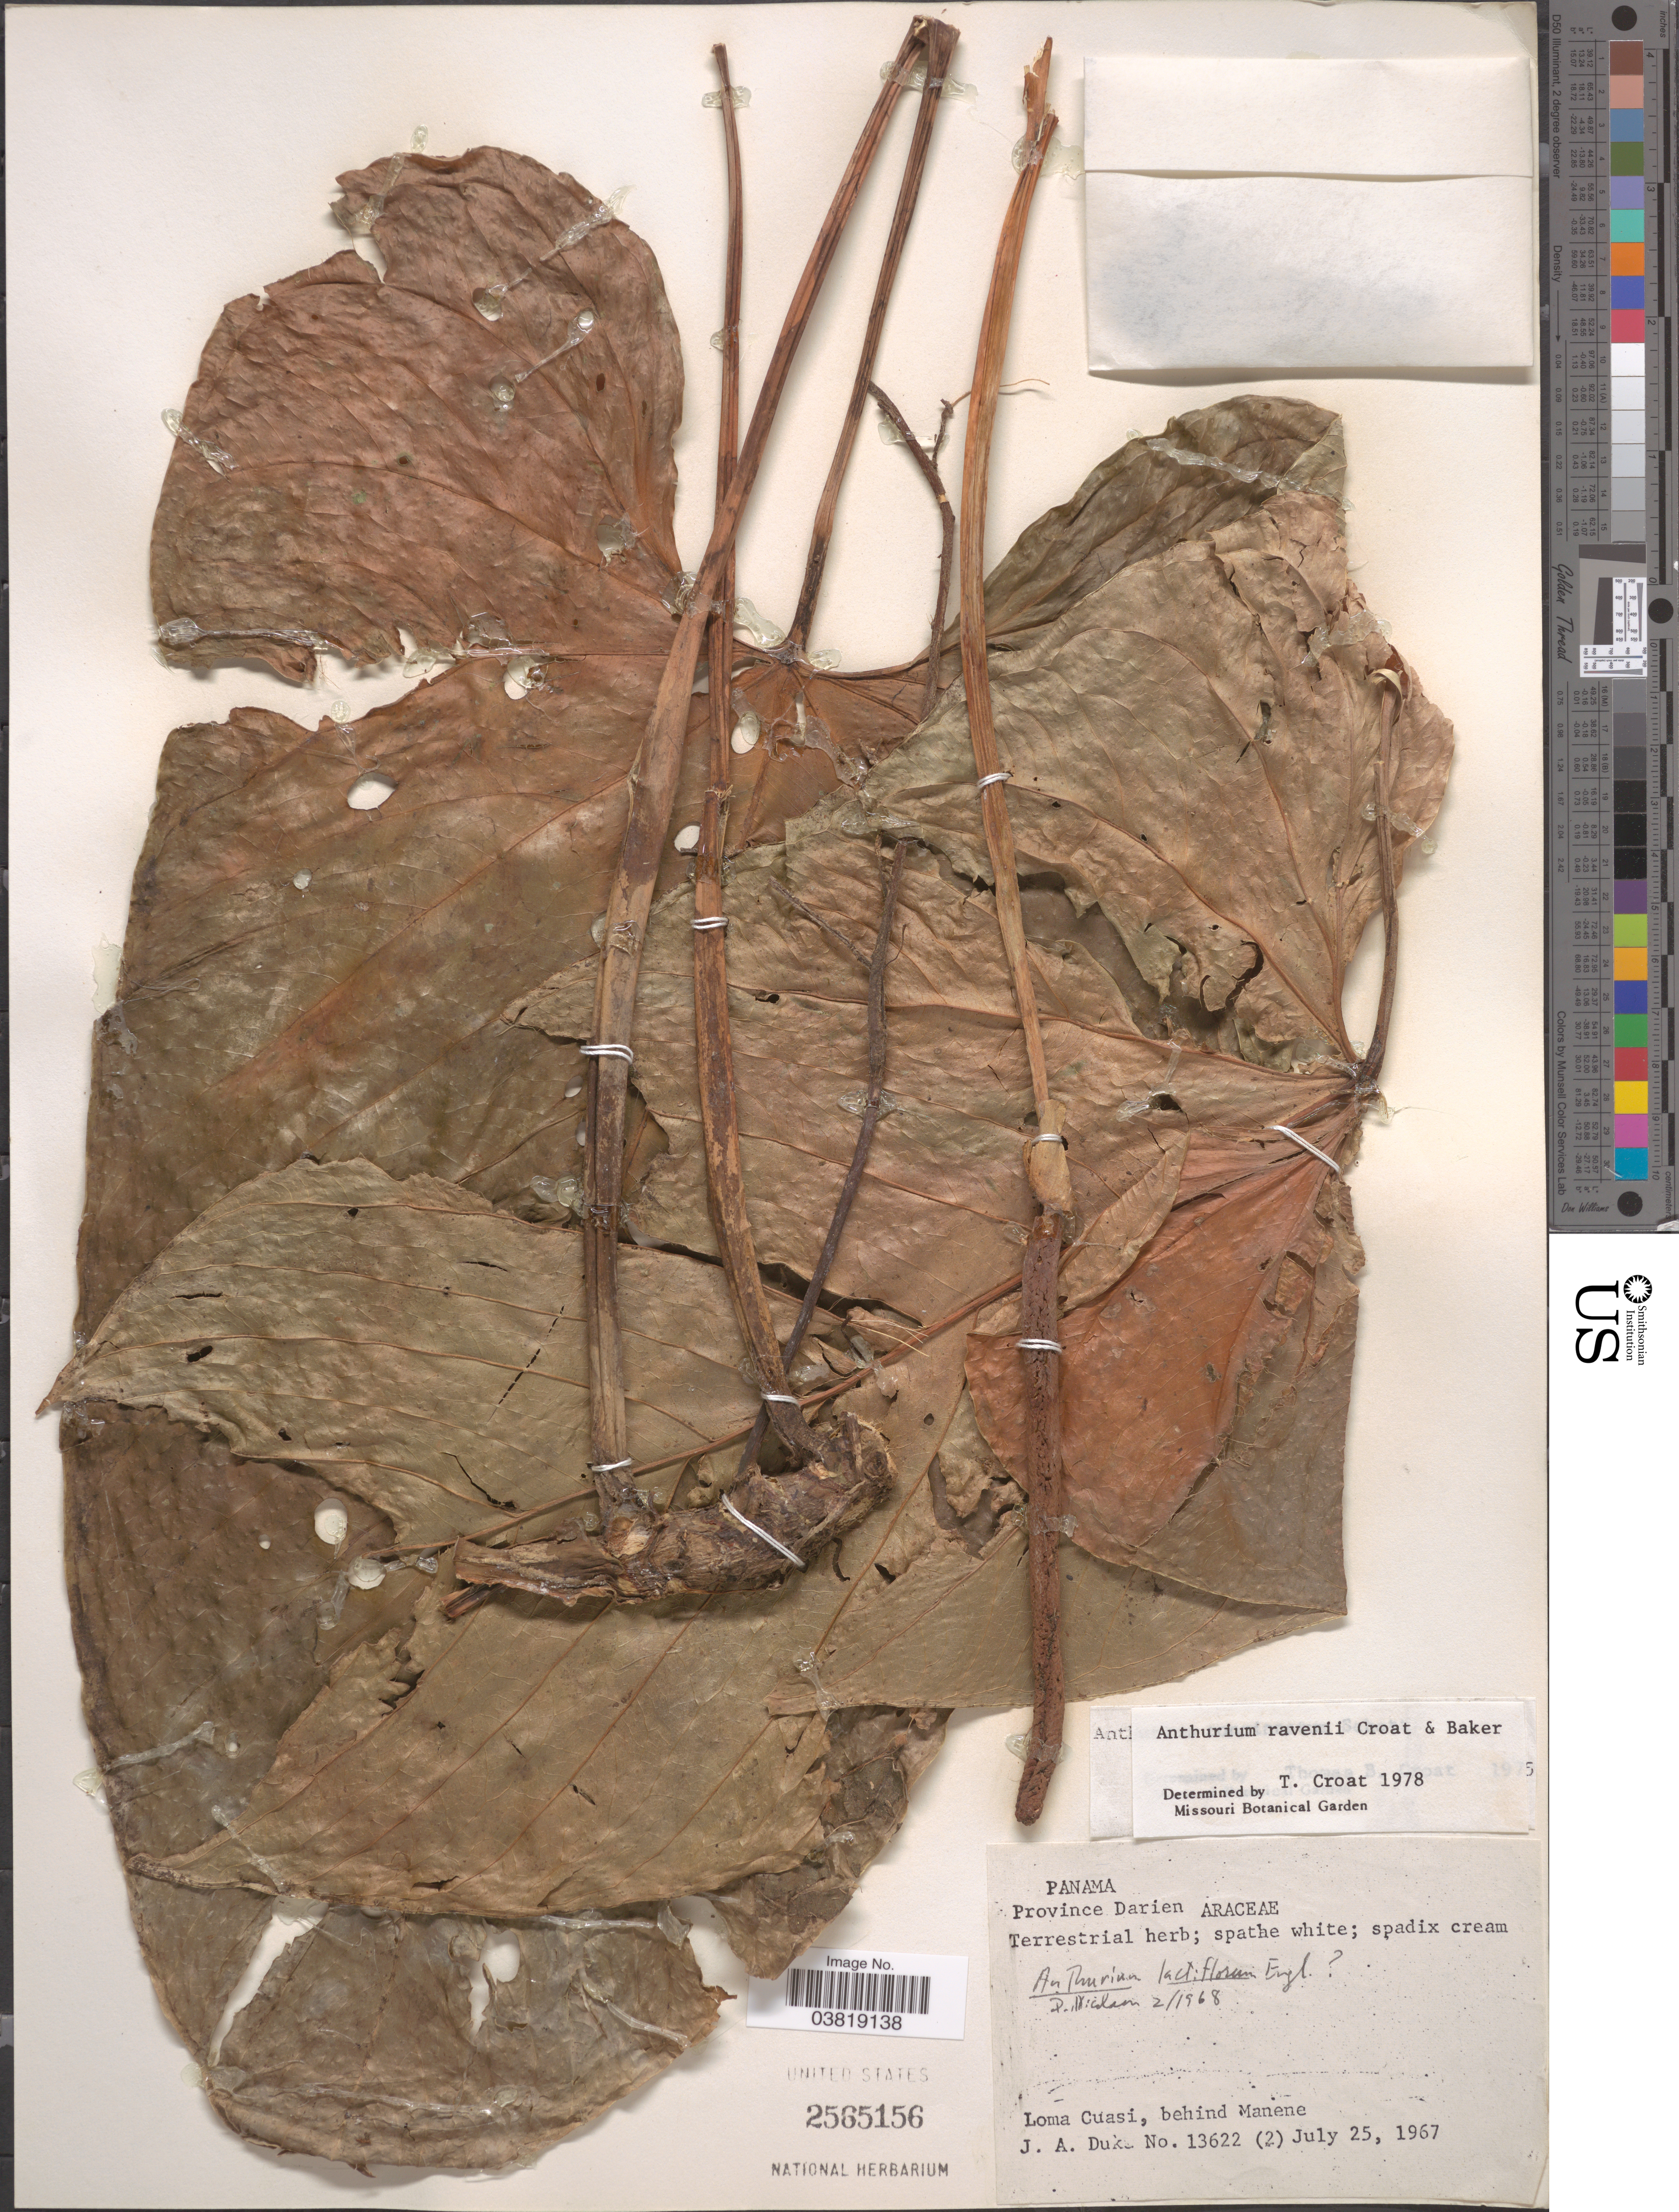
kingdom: Plantae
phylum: Tracheophyta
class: Liliopsida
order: Alismatales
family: Araceae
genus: Anthurium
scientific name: Anthurium ravenii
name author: Croat & R.A. Baker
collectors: J. A. Duke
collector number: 13622(2)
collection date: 1967-07-25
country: Panama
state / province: Darien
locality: Loma Cuasi, behind Manene.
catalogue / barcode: US 2565156